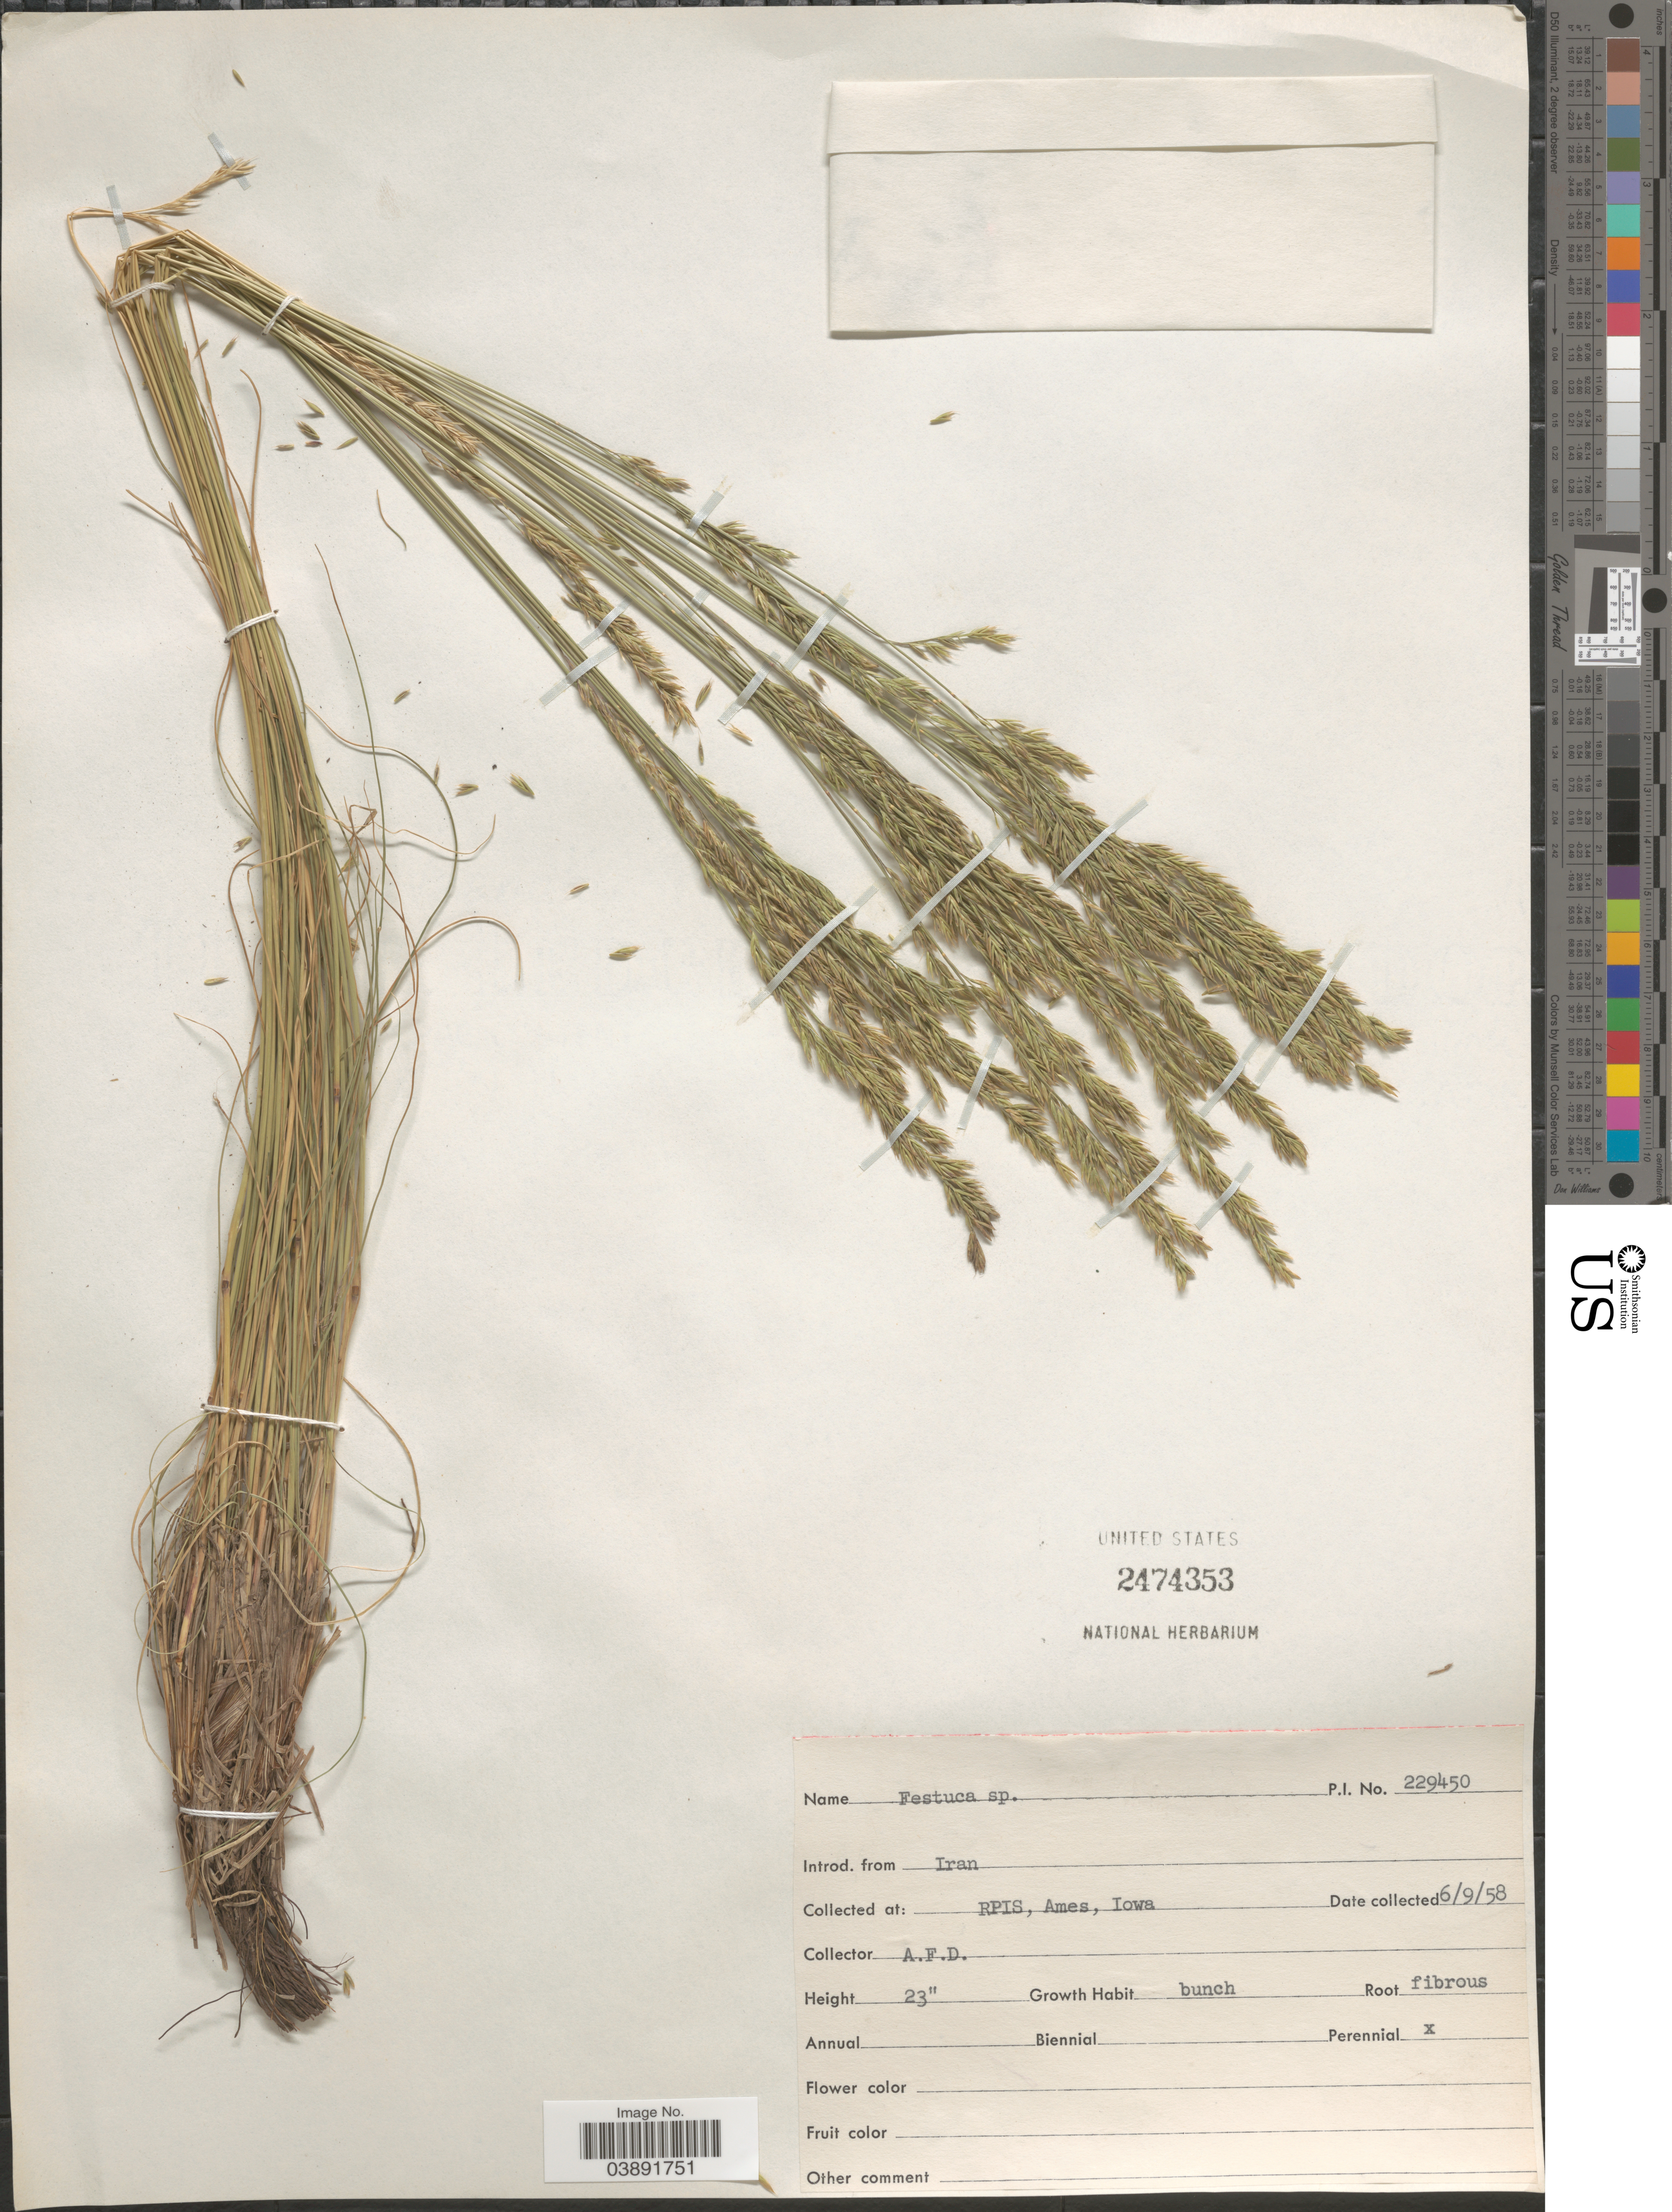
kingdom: Plantae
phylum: Tracheophyta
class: Liliopsida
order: Poales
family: Poaceae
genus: Festuca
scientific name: Festuca sp.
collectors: A. D.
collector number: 229450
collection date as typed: Transcribed d/m/y: 9/6/58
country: United States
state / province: Iowa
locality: RPIS, Ames.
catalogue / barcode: US 2474353